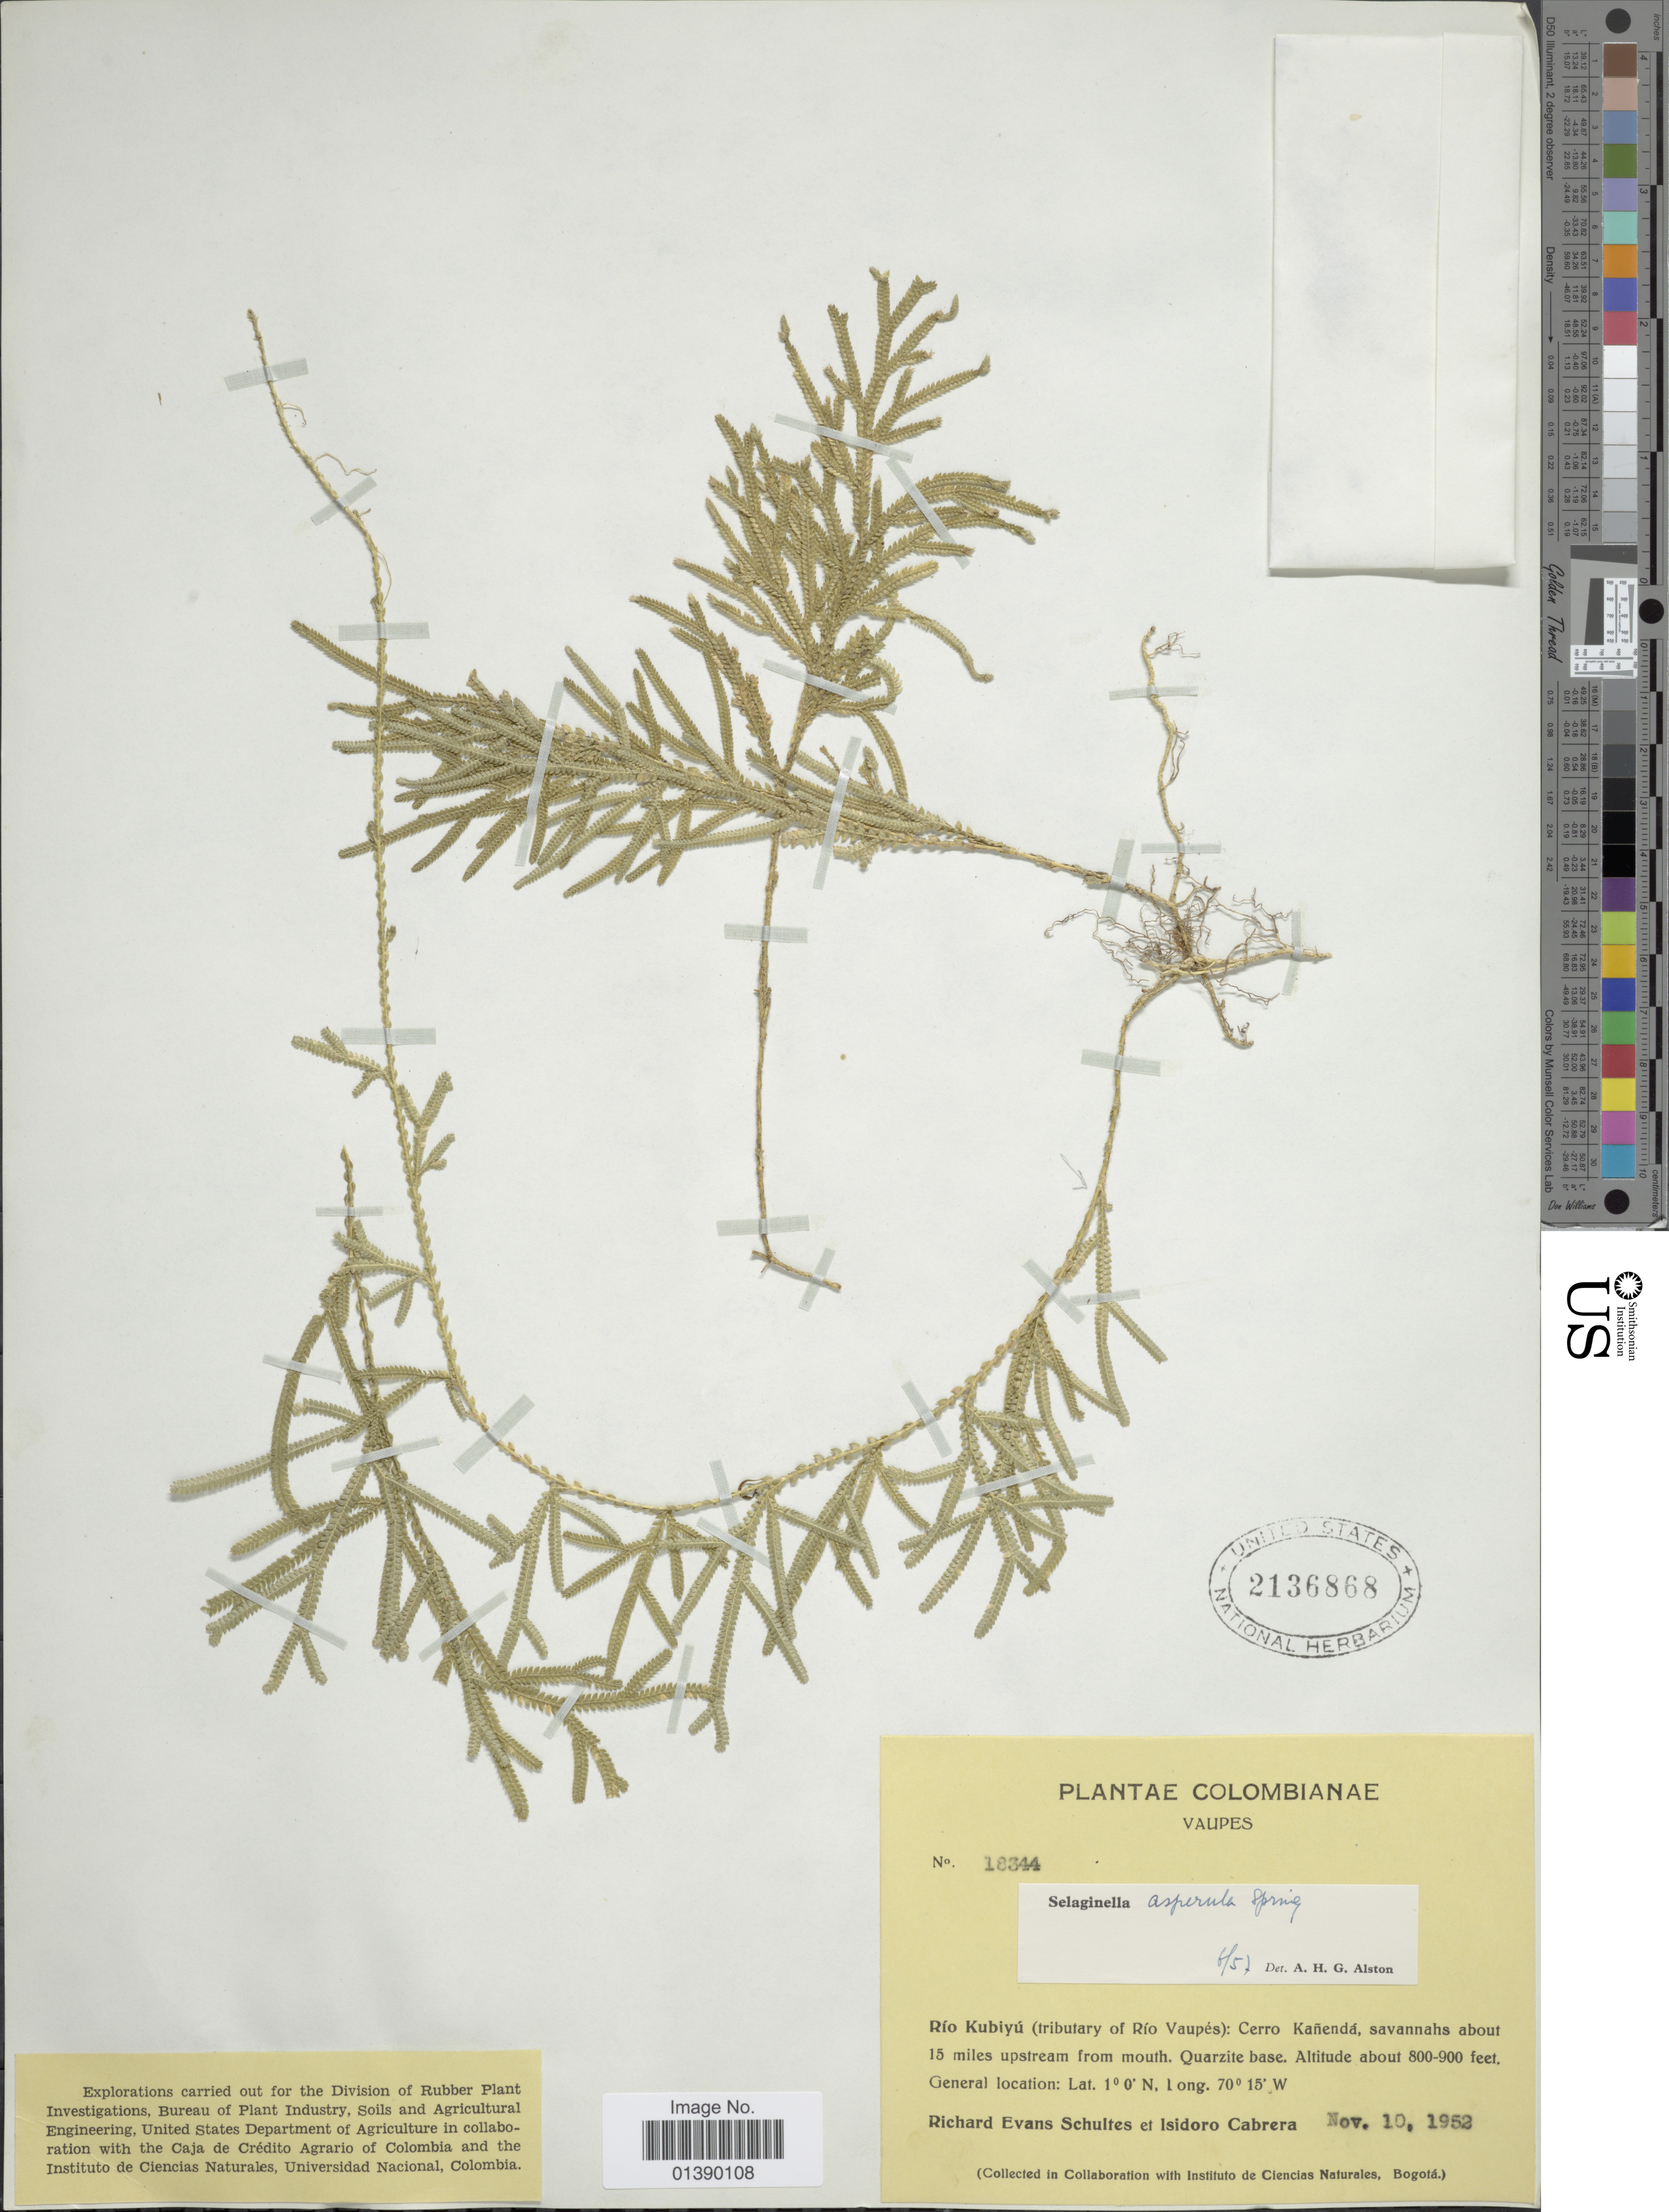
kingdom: Plantae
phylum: Tracheophyta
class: Lycopodiopsida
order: Selaginellales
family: Selaginellaceae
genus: Selaginella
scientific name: Selaginella asperula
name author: Spring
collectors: R. E. Schultes & I. Cabrera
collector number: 18344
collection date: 1952-11-10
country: Colombia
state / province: Vaupés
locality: Río Kubiyú (tributary of Rio Vaupés): cerro Kañendá, savannahs baout 15 miles upstream from mouth. Quartzite base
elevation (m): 244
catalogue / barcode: US 2136868